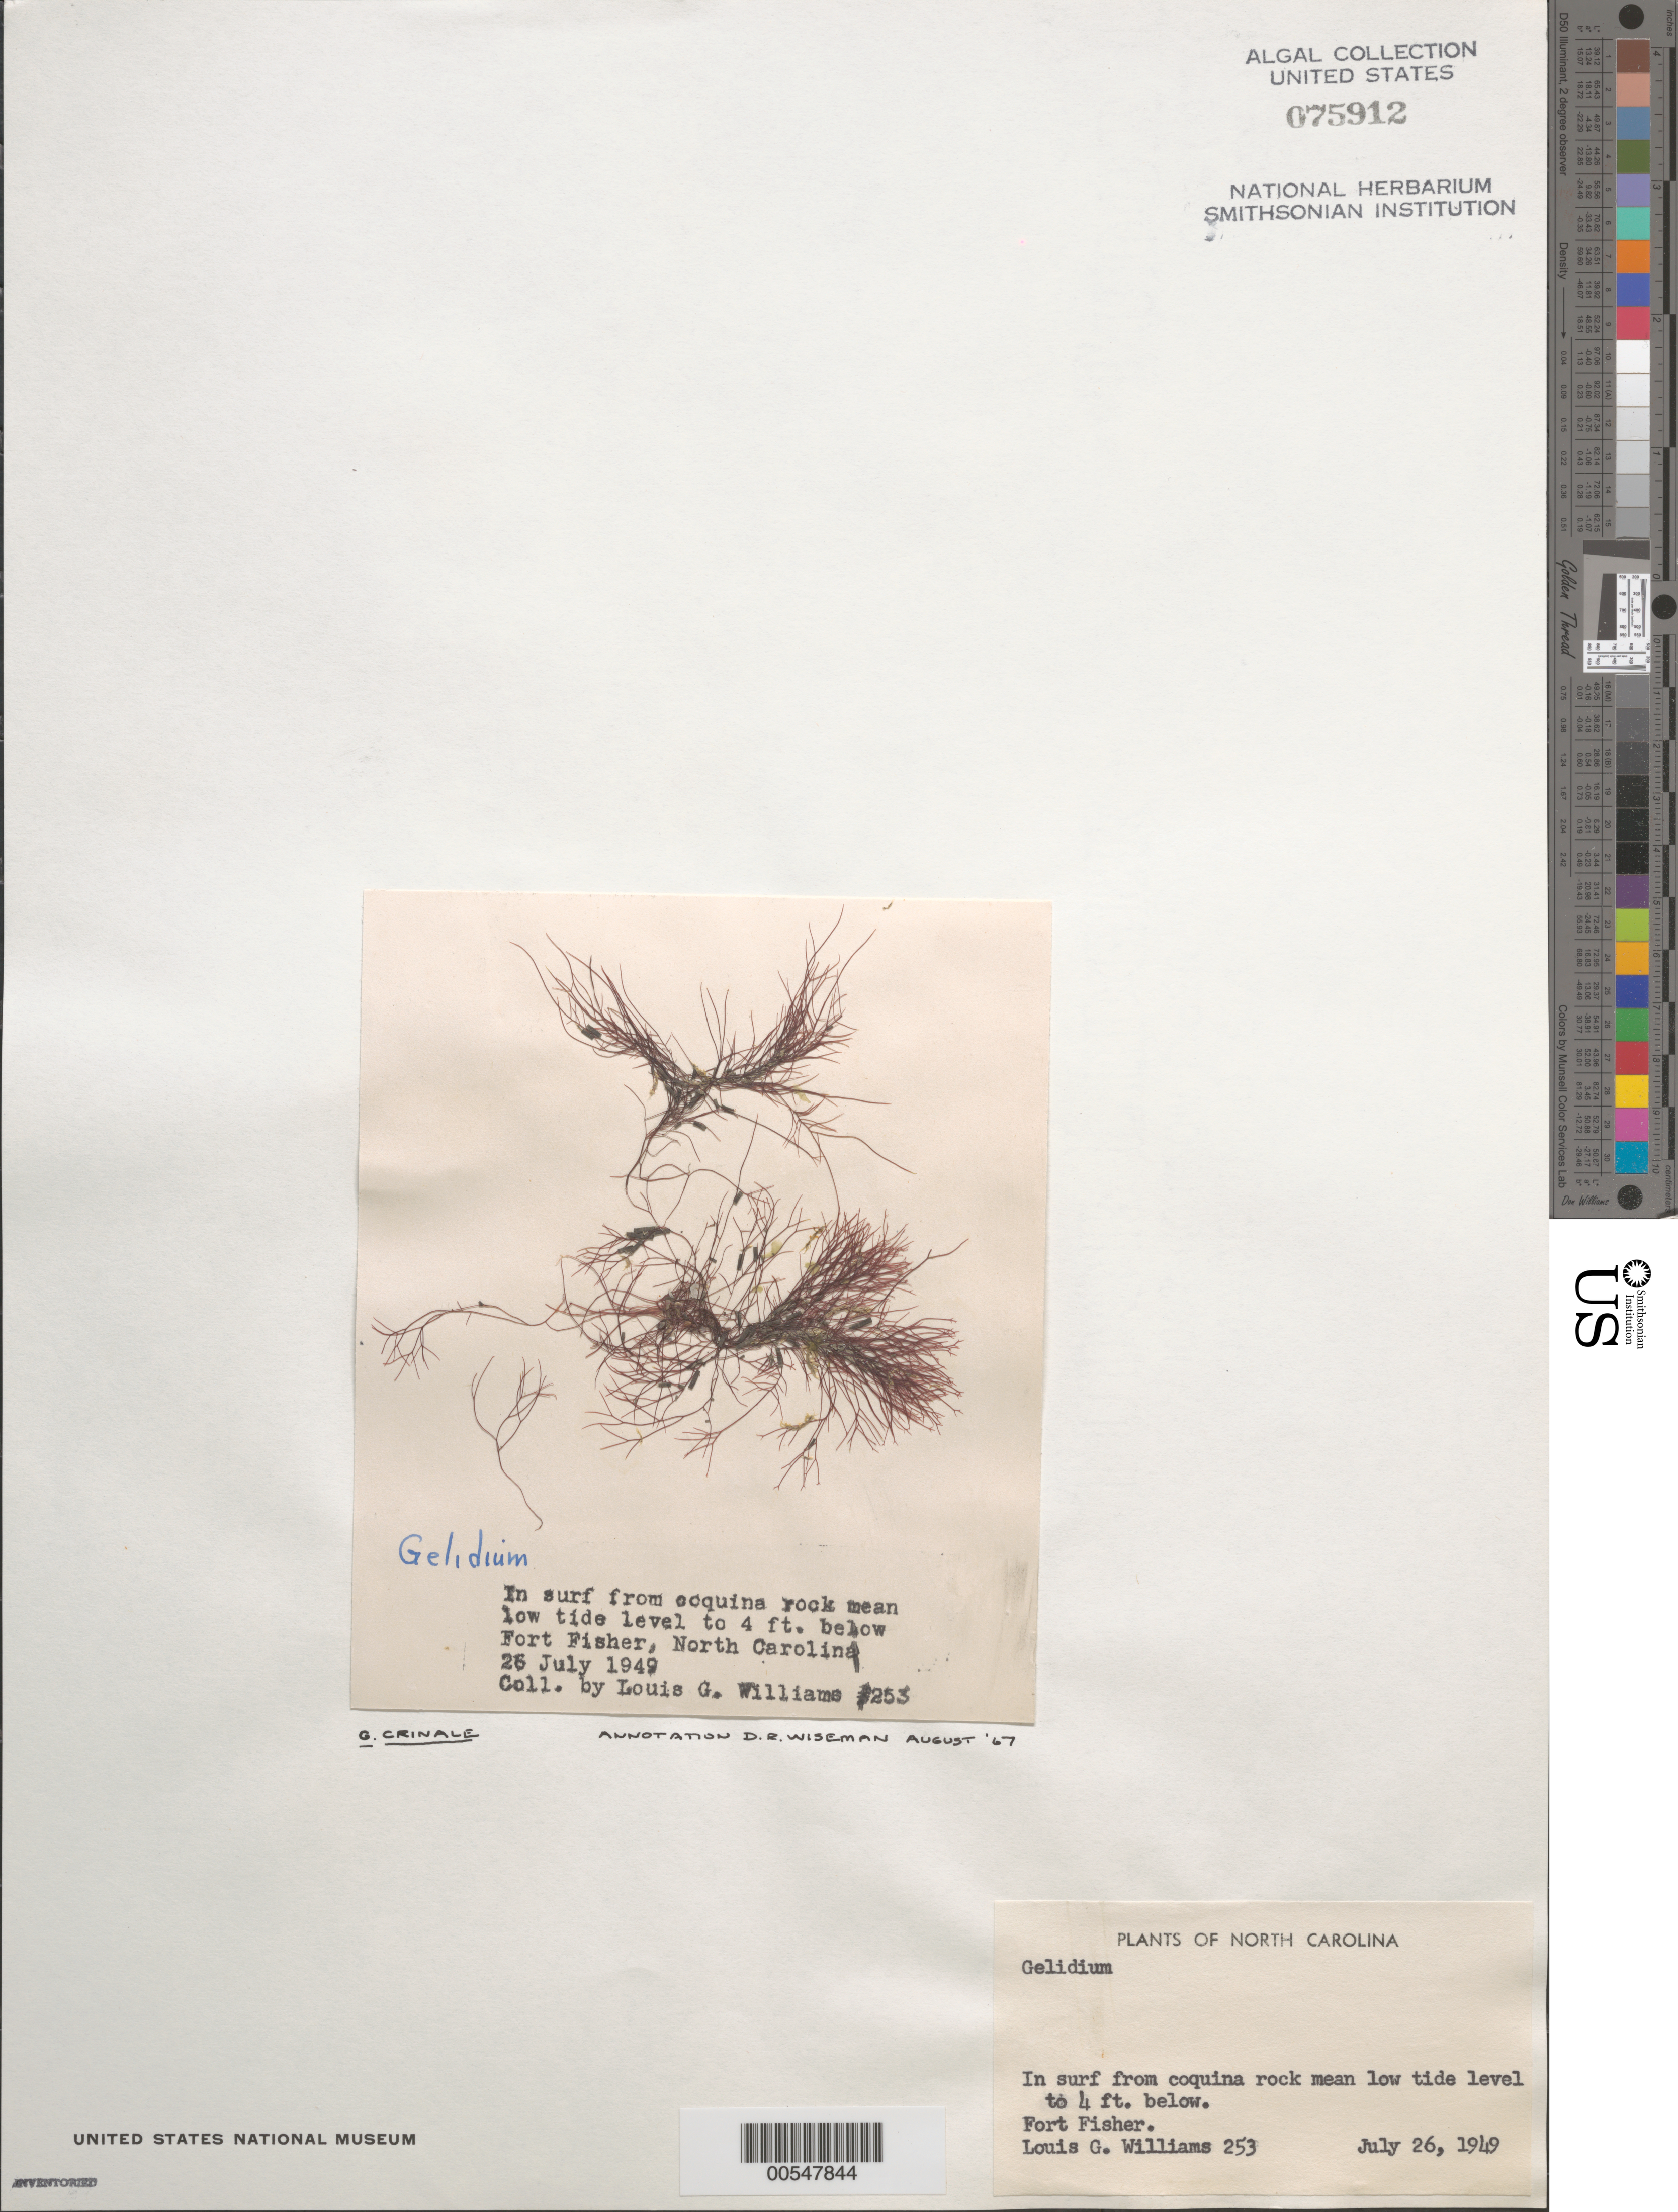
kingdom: Plantae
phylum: Rhodophyta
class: Florideophyceae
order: Gelidiales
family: Gelidiaceae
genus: Gelidium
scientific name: Gelidium crinale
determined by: Wiseman, D. R.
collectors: L. G. Williams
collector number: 253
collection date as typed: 26 Jul 1949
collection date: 1949-07-26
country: United States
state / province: North Carolina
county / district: New Hanover County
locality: Fort Fisher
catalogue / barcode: US 75912